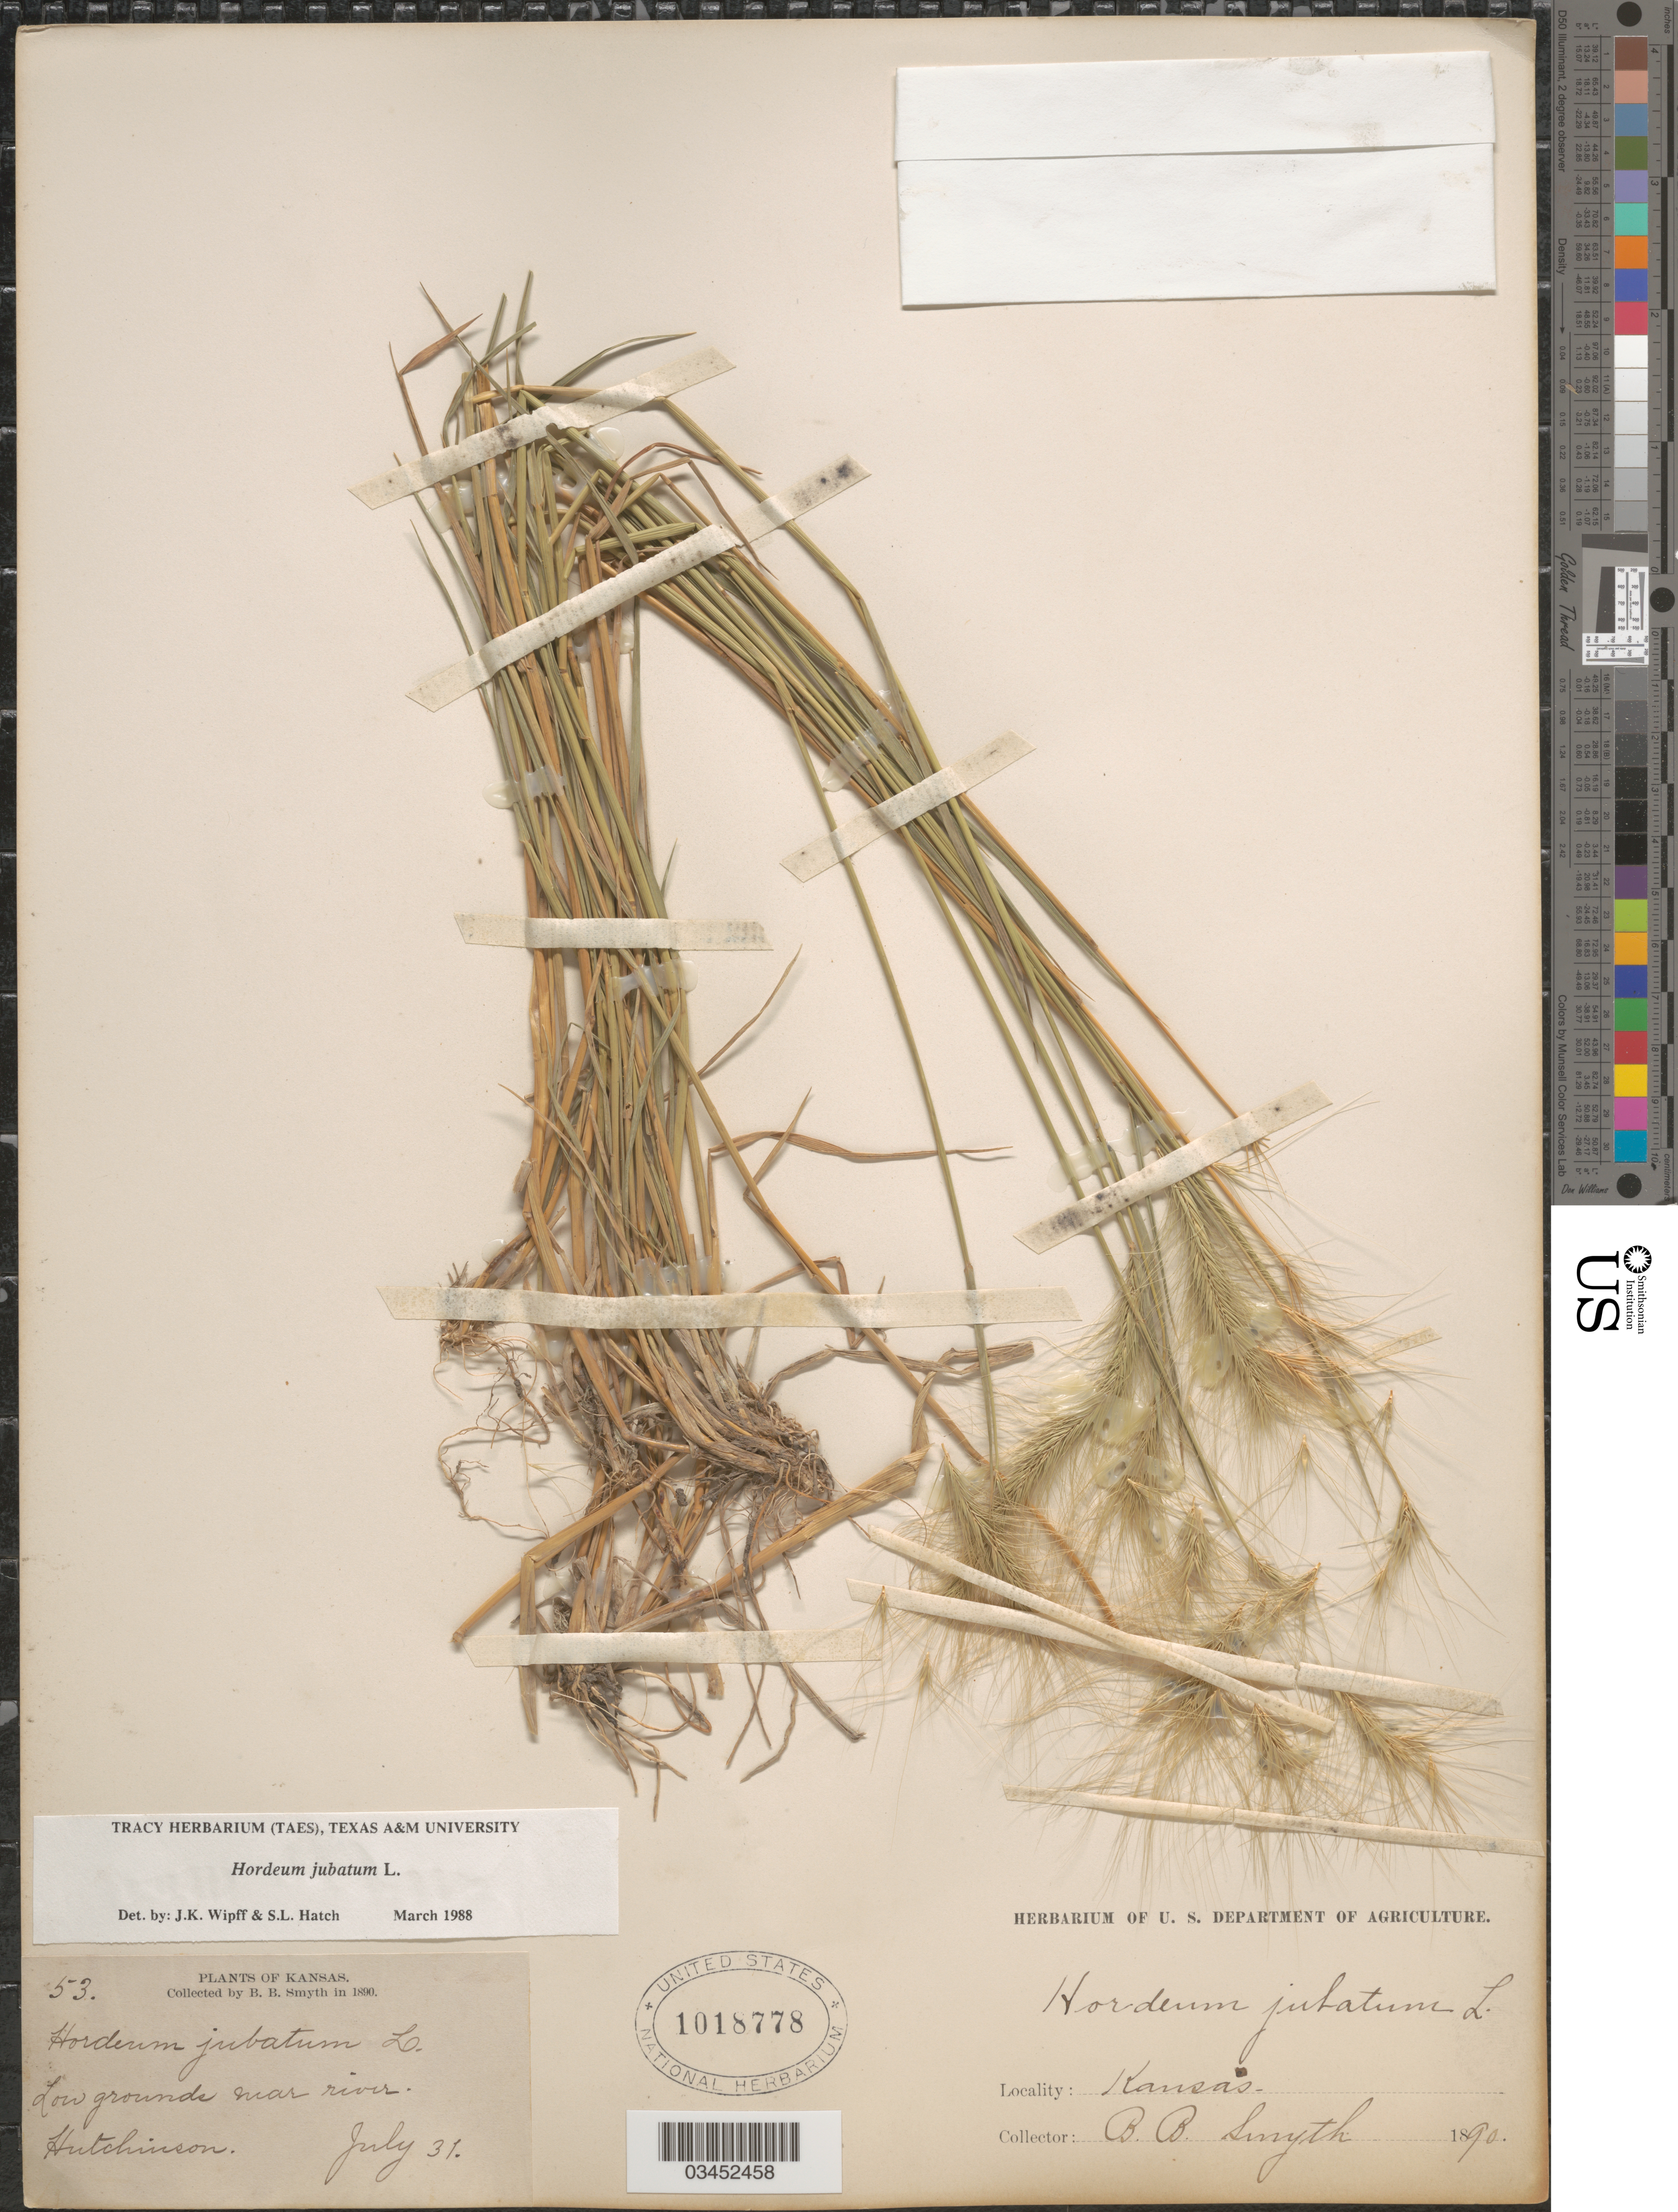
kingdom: Plantae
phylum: Tracheophyta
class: Liliopsida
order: Poales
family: Poaceae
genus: Hordeum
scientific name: Hordeum jubatum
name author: L.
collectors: B. Smyth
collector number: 53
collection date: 1890-07-31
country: United States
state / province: Kansas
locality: Low grounds near river. Hutchinson.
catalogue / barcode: US 1018778